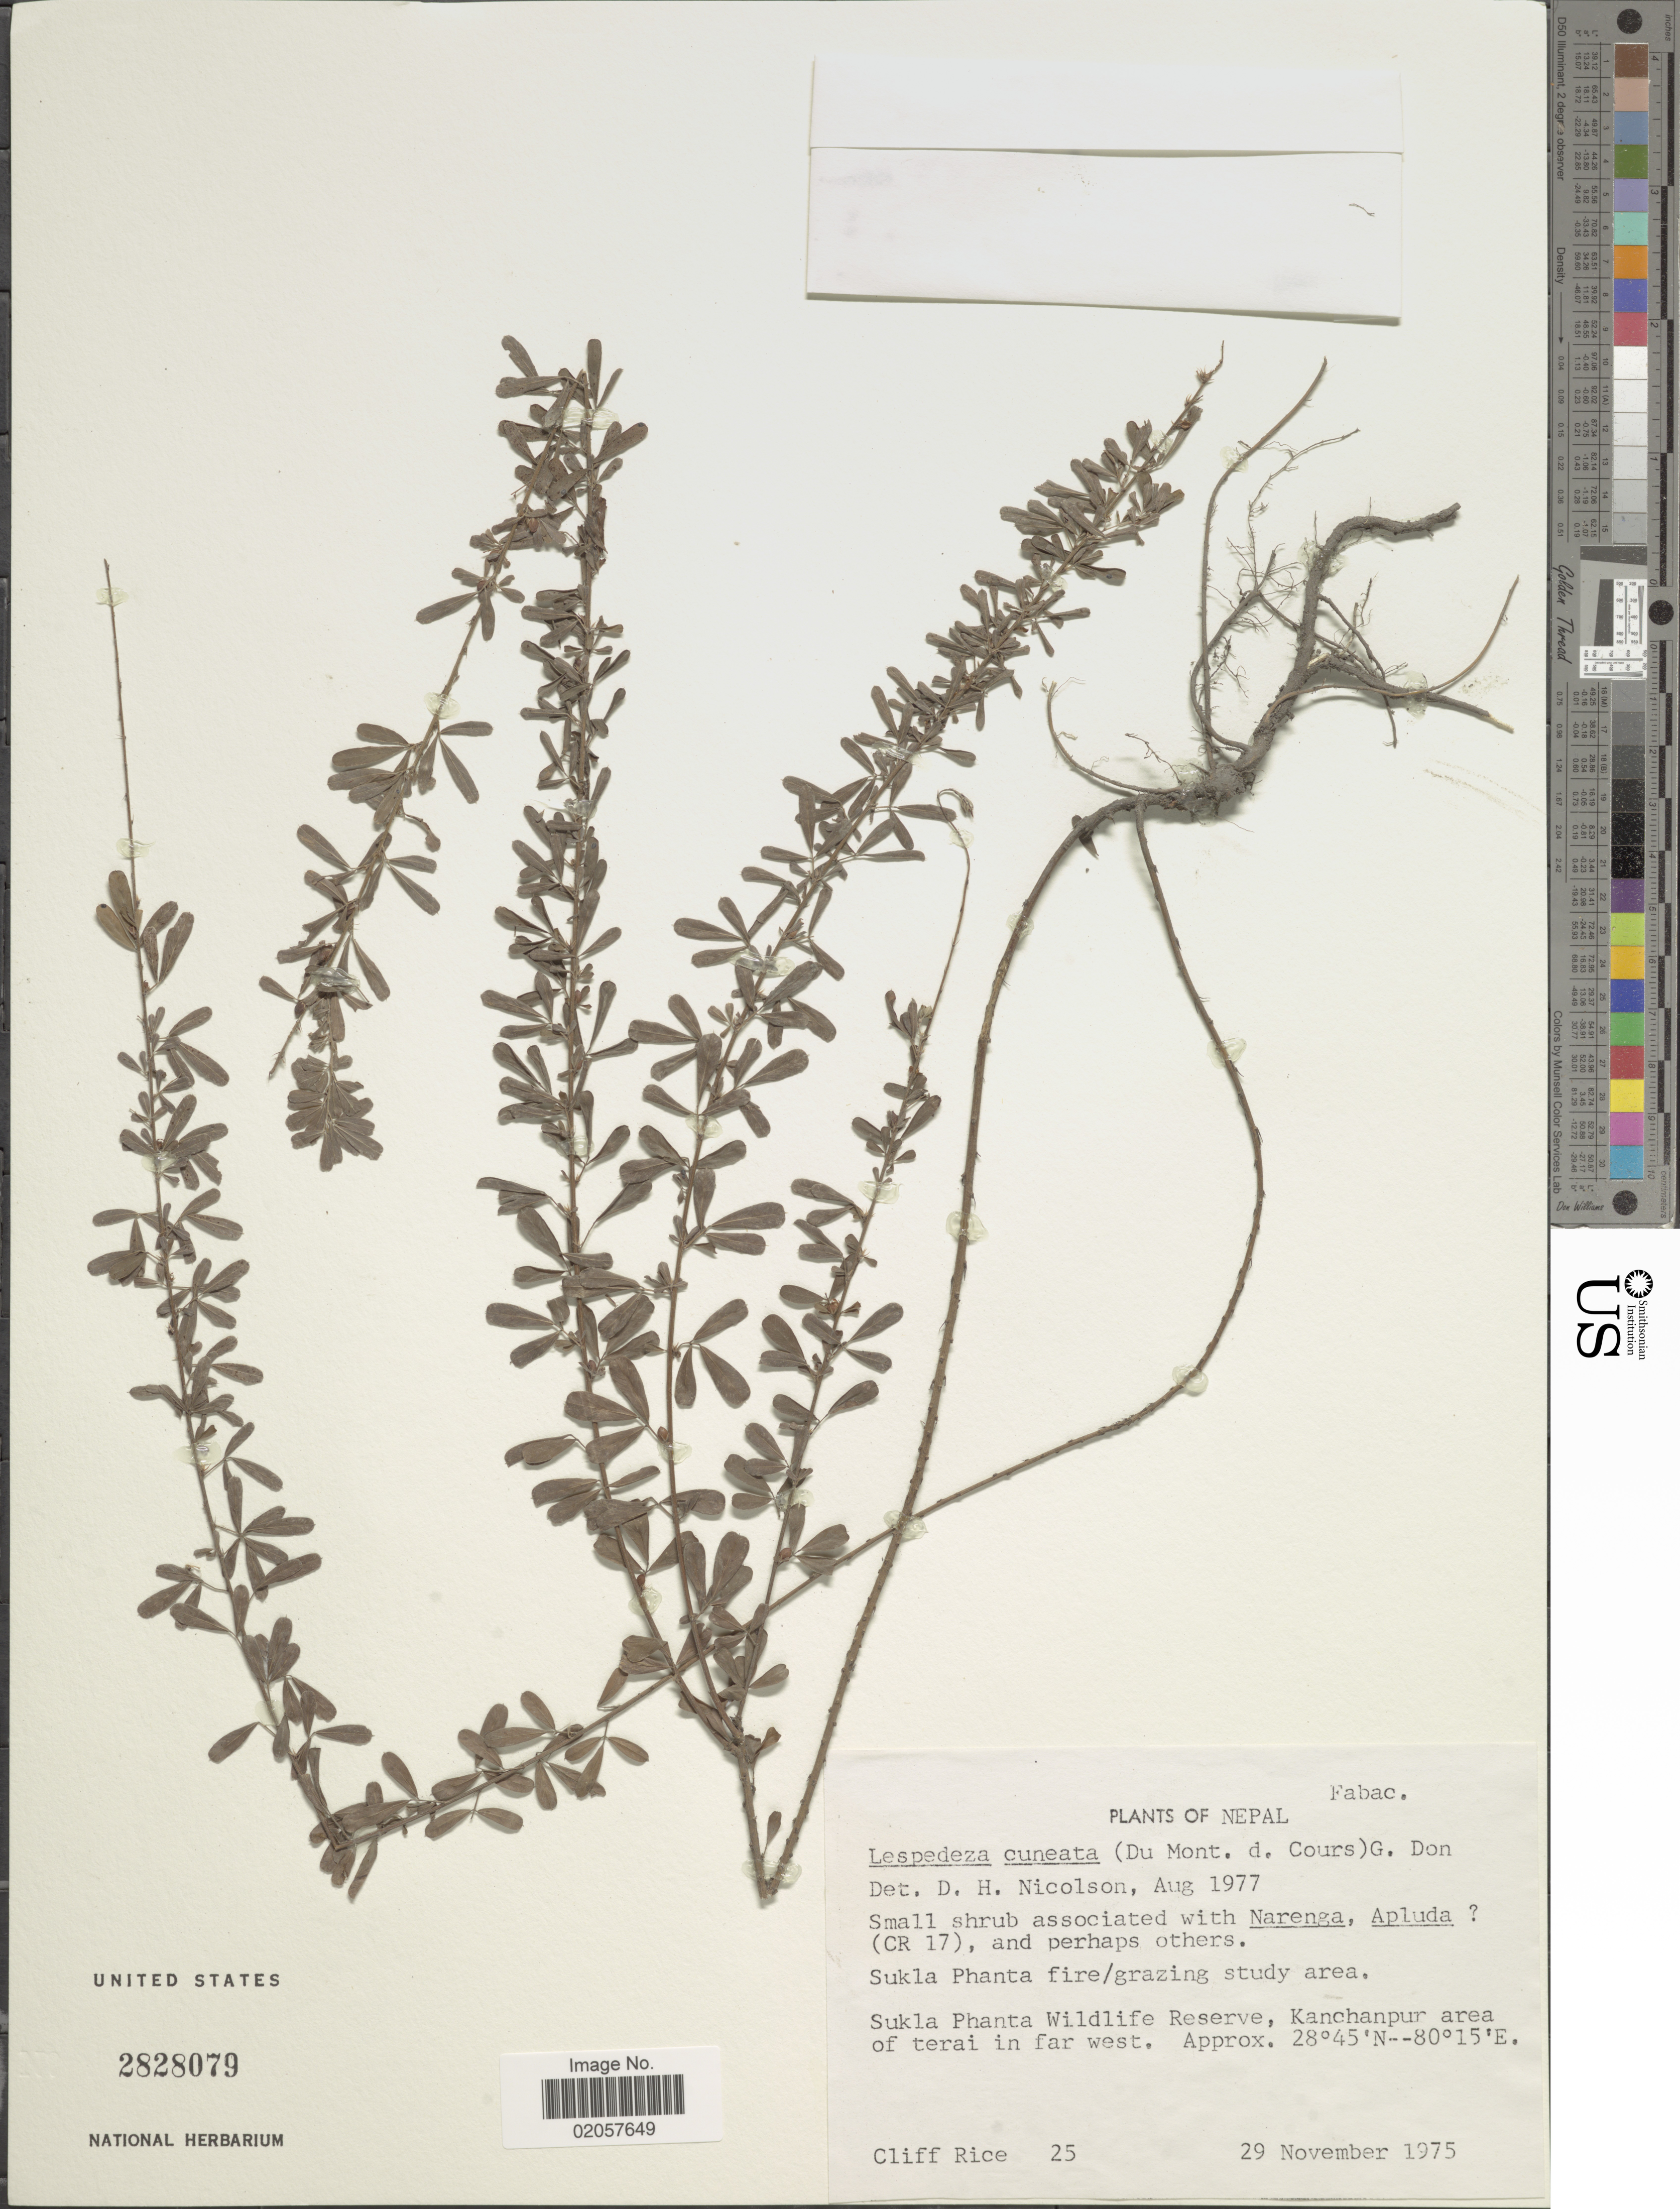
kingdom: Plantae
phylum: Tracheophyta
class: Magnoliopsida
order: Fabales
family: Fabaceae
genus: Lespedeza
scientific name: Lespedeza cuneata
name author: (Dum. Cours.) G. Don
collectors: C. G. Rice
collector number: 25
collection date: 1975-11-29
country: Nepal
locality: Sukl Phanta Wildlife Reserve, Kanchanpur area of terai in far west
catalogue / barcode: US 2828079